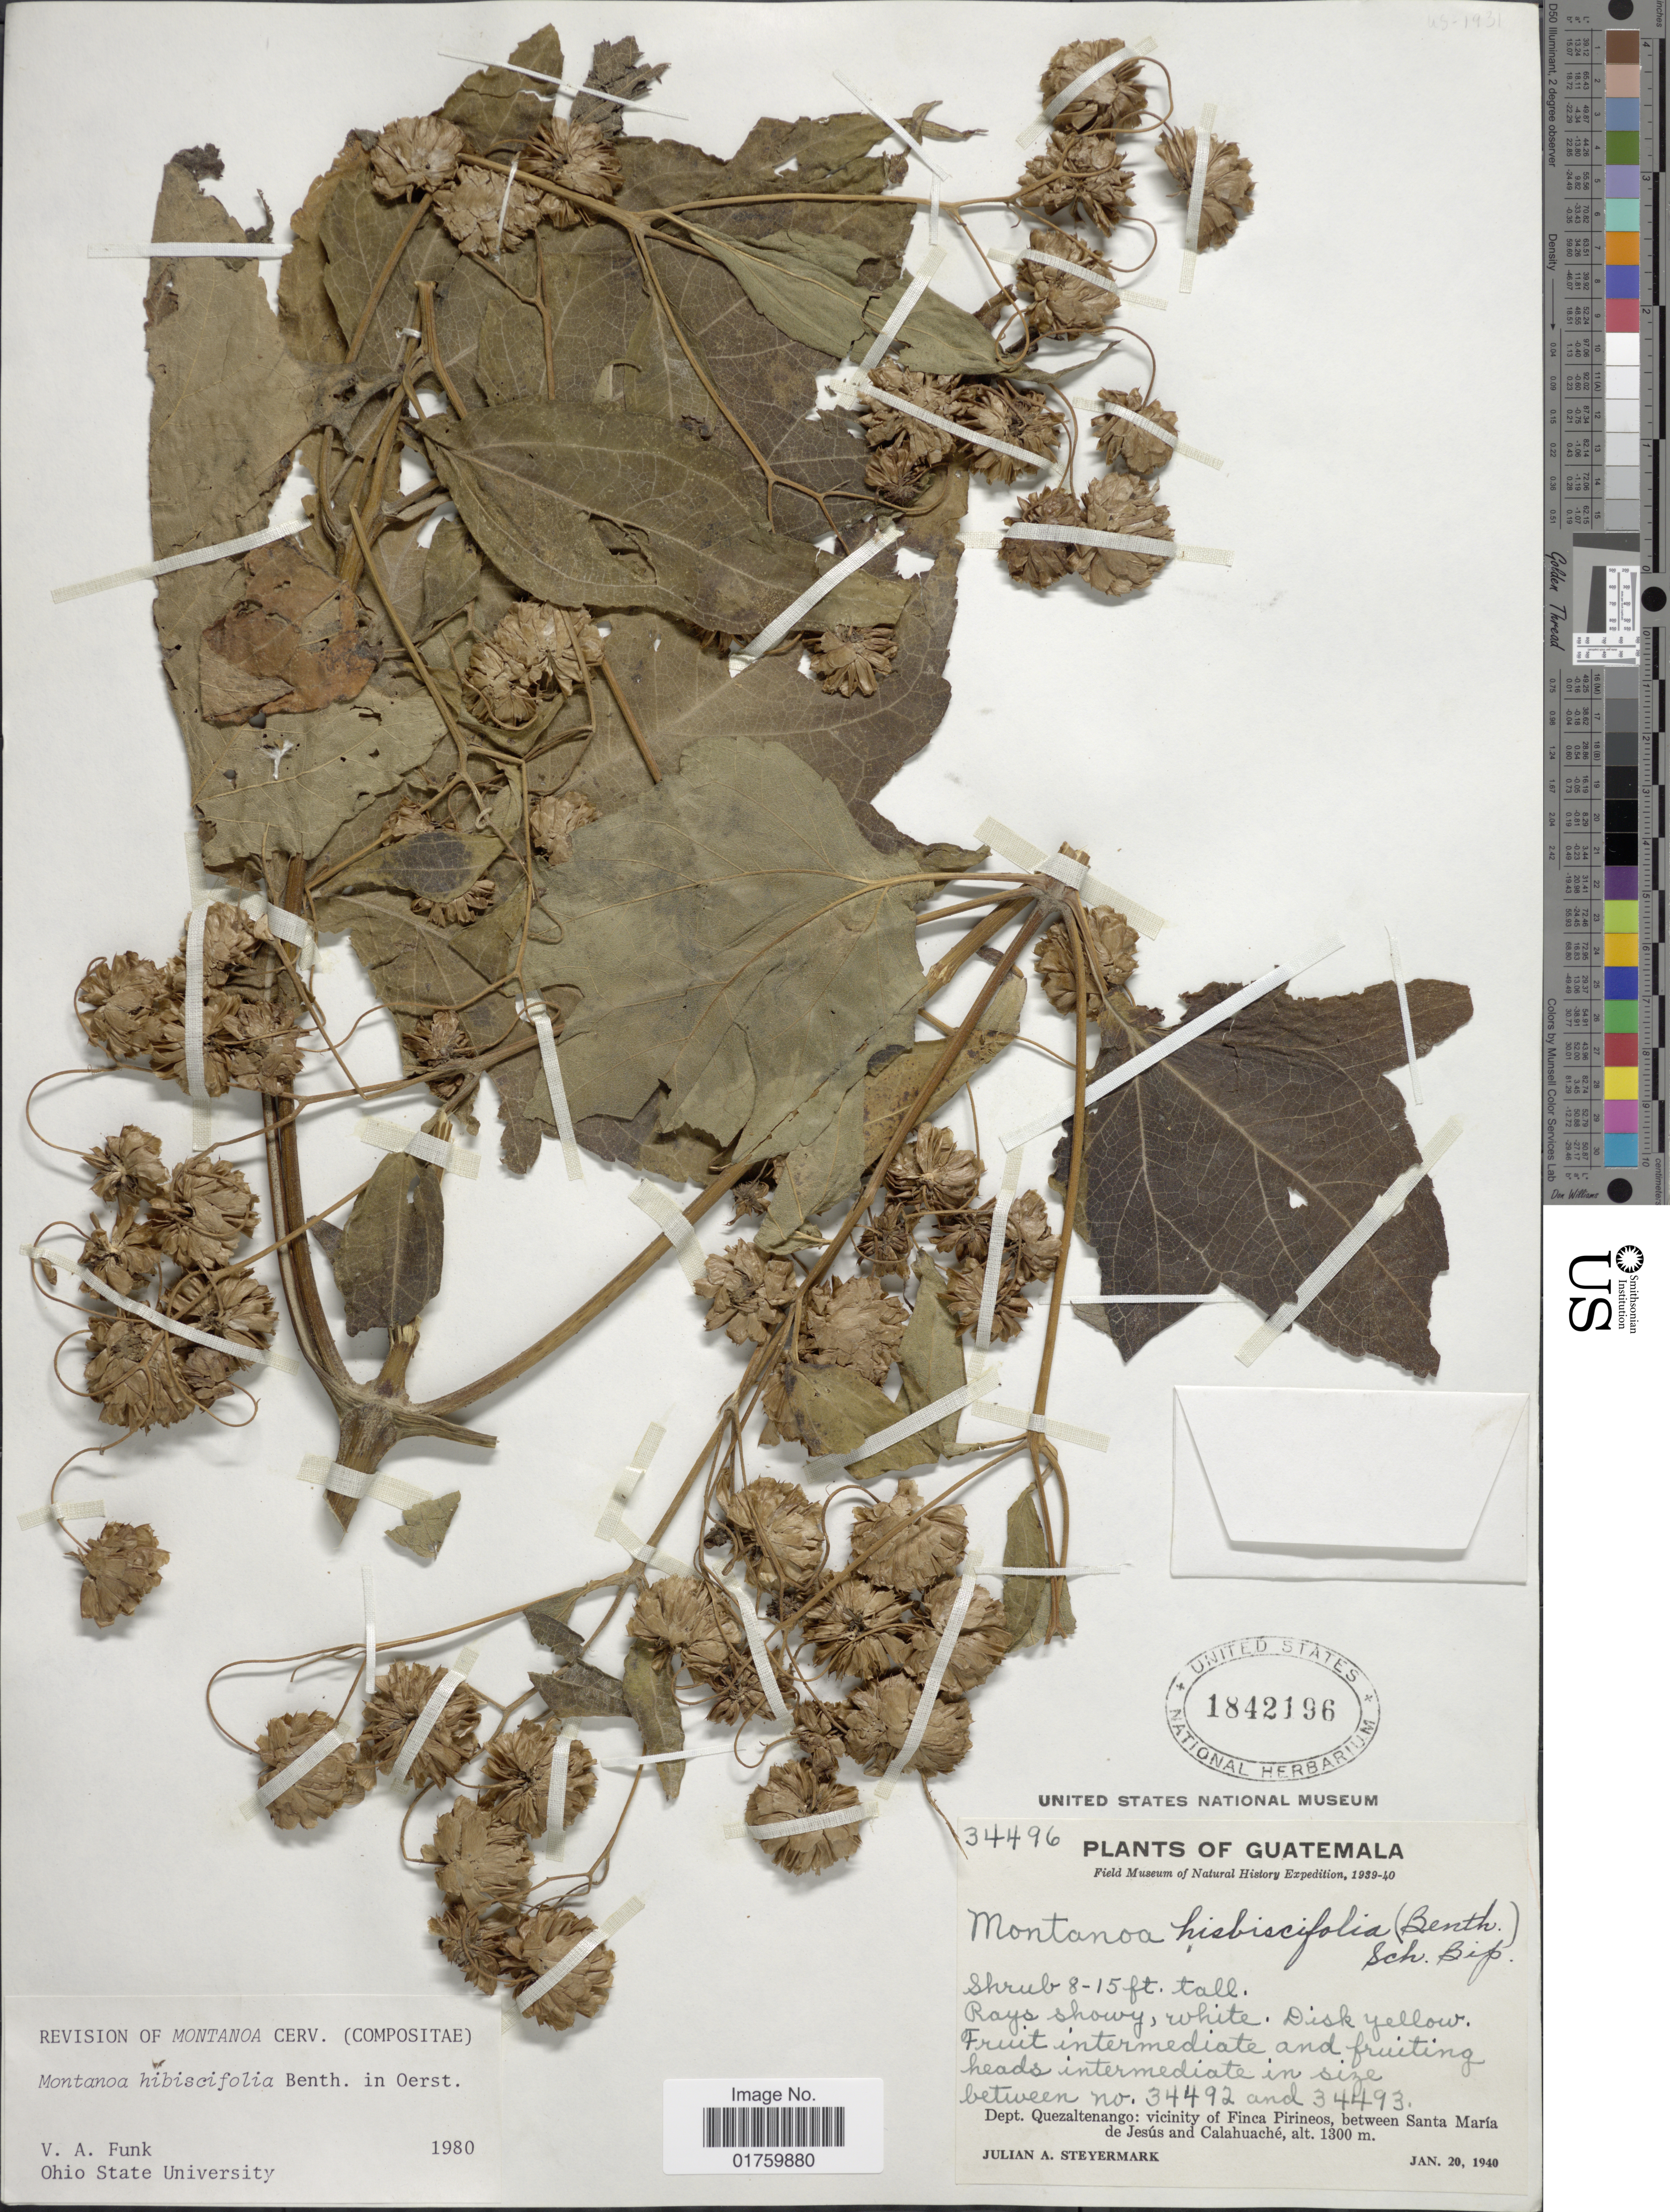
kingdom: Plantae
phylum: Tracheophyta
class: Magnoliopsida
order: Asterales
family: Asteraceae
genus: Montanoa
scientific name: Montanoa hibiscifolia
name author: Benth.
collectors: J. Steyermark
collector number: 34496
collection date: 1940-01-20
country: Guatemala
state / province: Quetzaltenango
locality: Vicinity of Finca Pirineos, between Santa Maria de Jesus and Calahuache.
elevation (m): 1300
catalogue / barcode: US 1842196